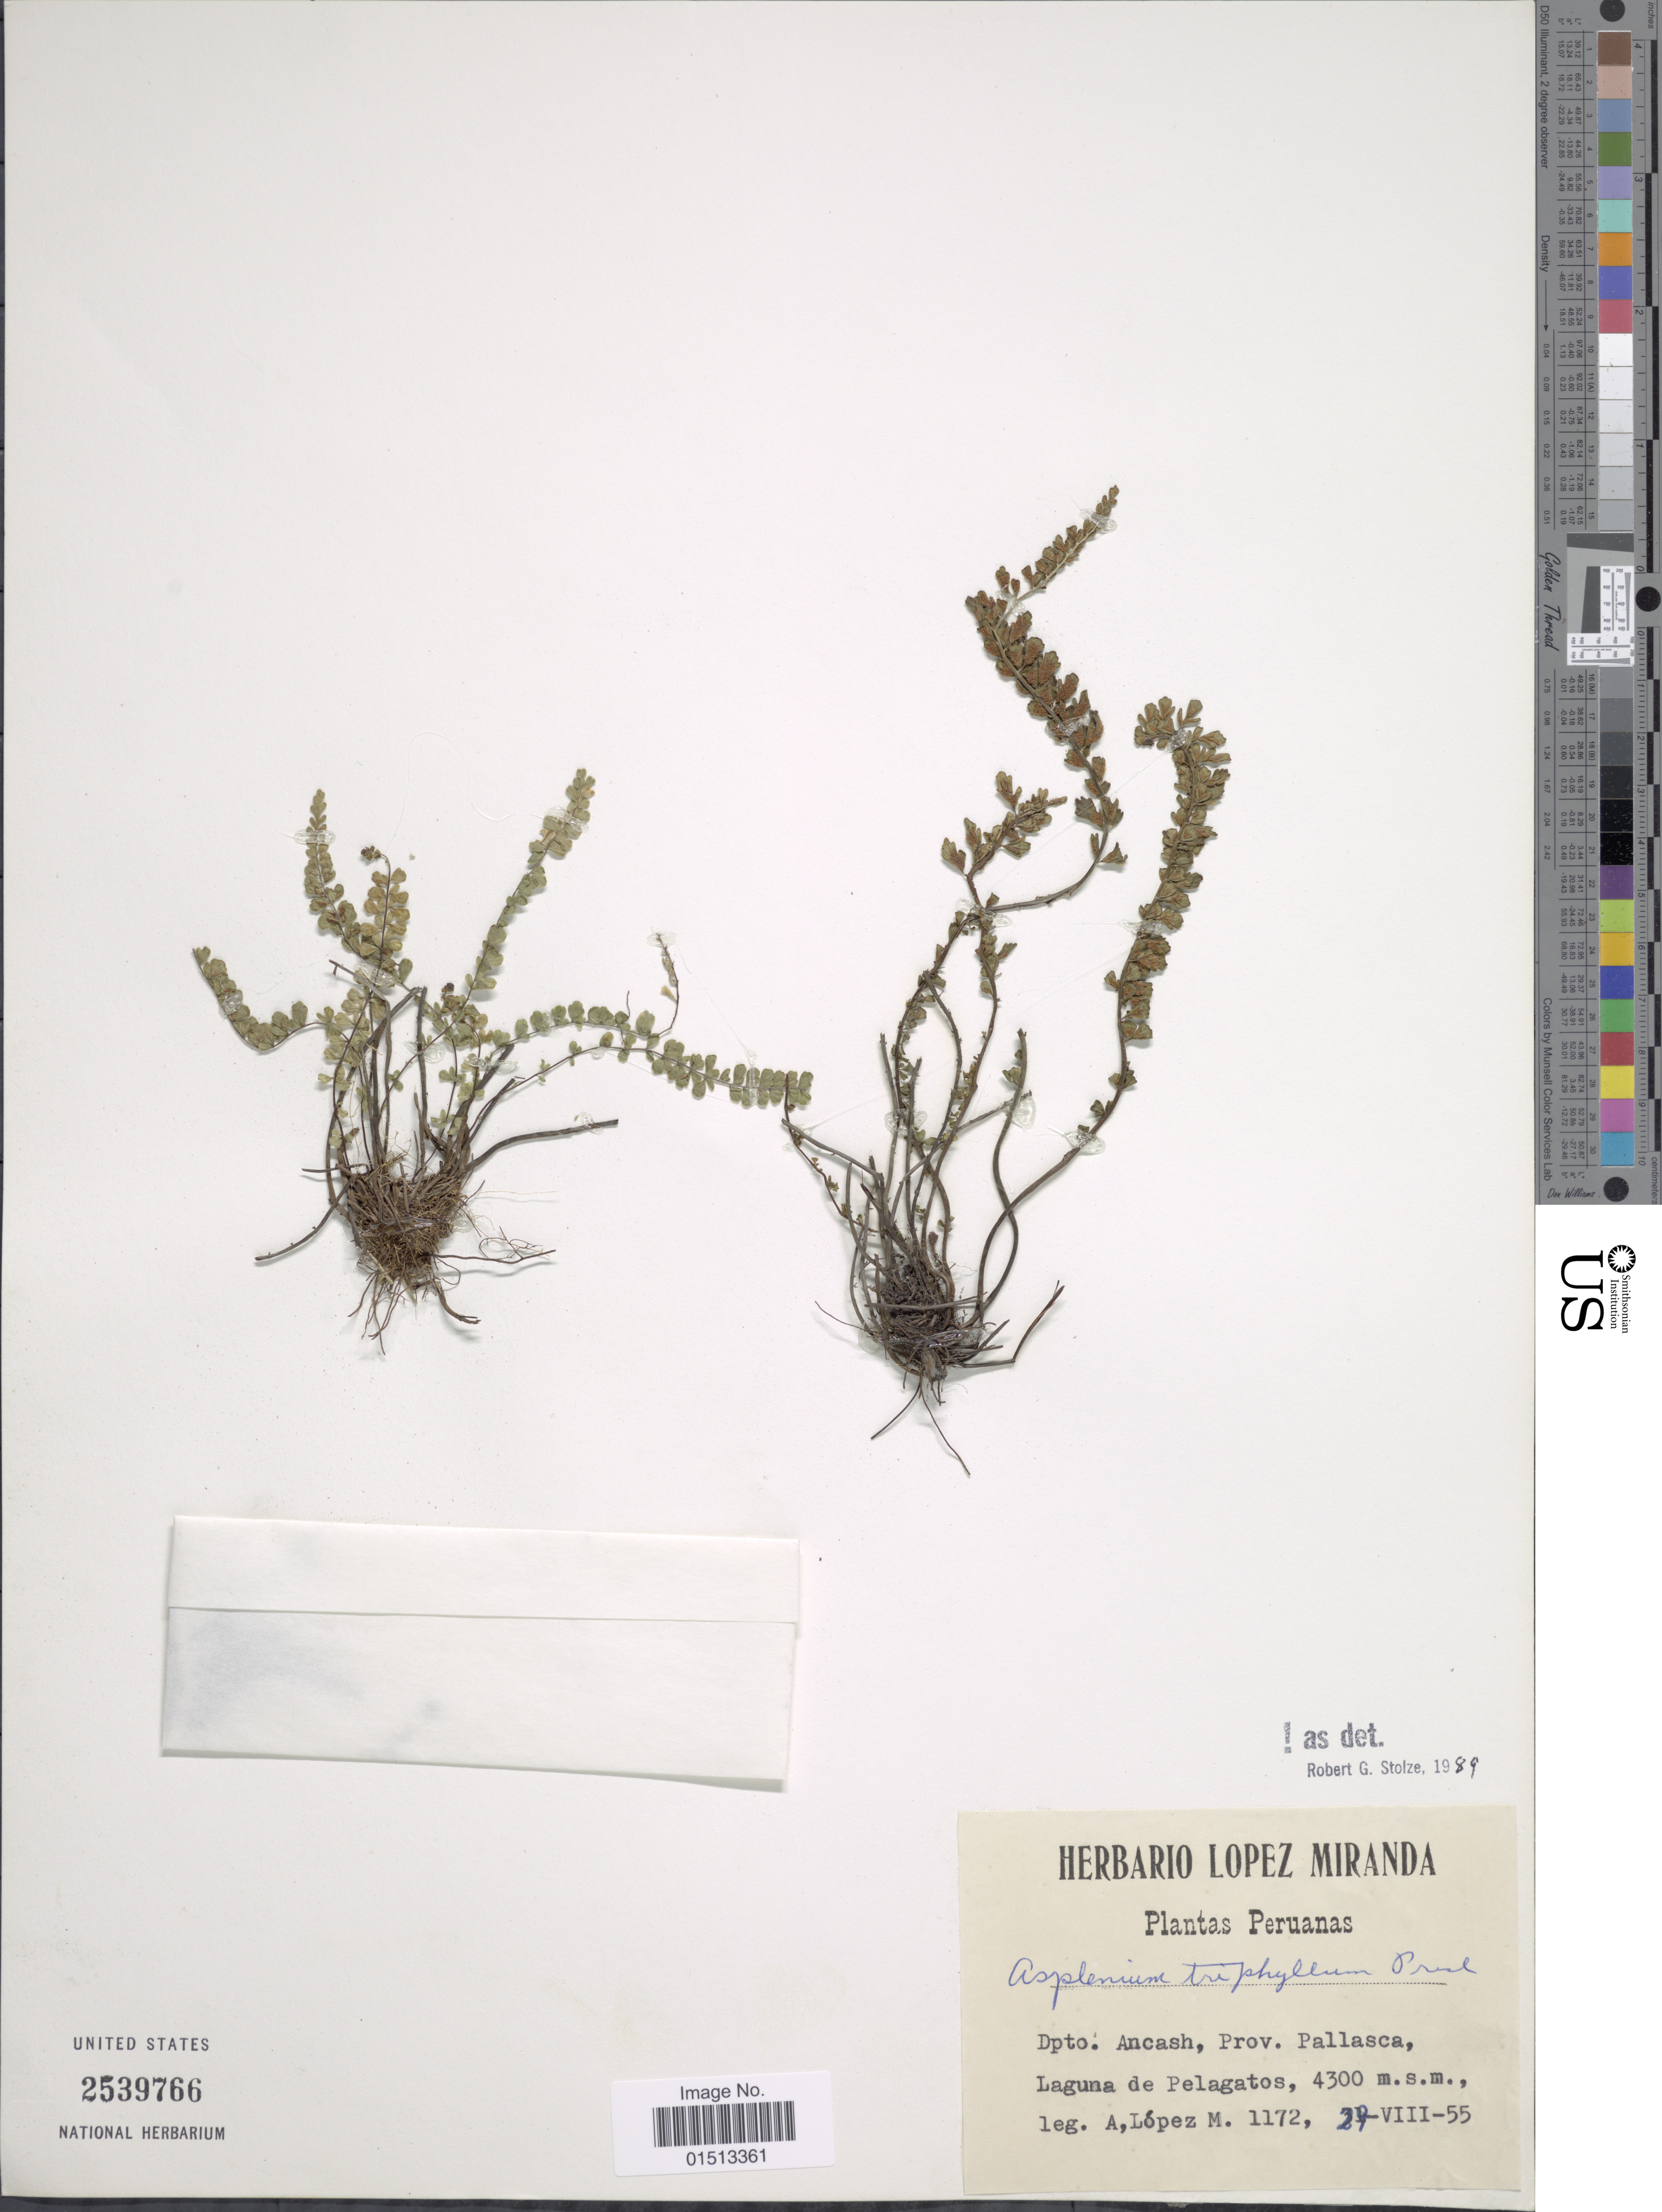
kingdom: Plantae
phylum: Tracheophyta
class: Polypodiopsida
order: Polypodiales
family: Aspleniaceae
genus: Asplenium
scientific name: Asplenium triphyllum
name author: C. Presl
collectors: A. López M.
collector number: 1172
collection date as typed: Transcribed d/m/y: 29/8/55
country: Peru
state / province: Ancash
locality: Prov. Pallasca, Laguna de Pelagatos.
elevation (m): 4300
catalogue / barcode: US 2539766